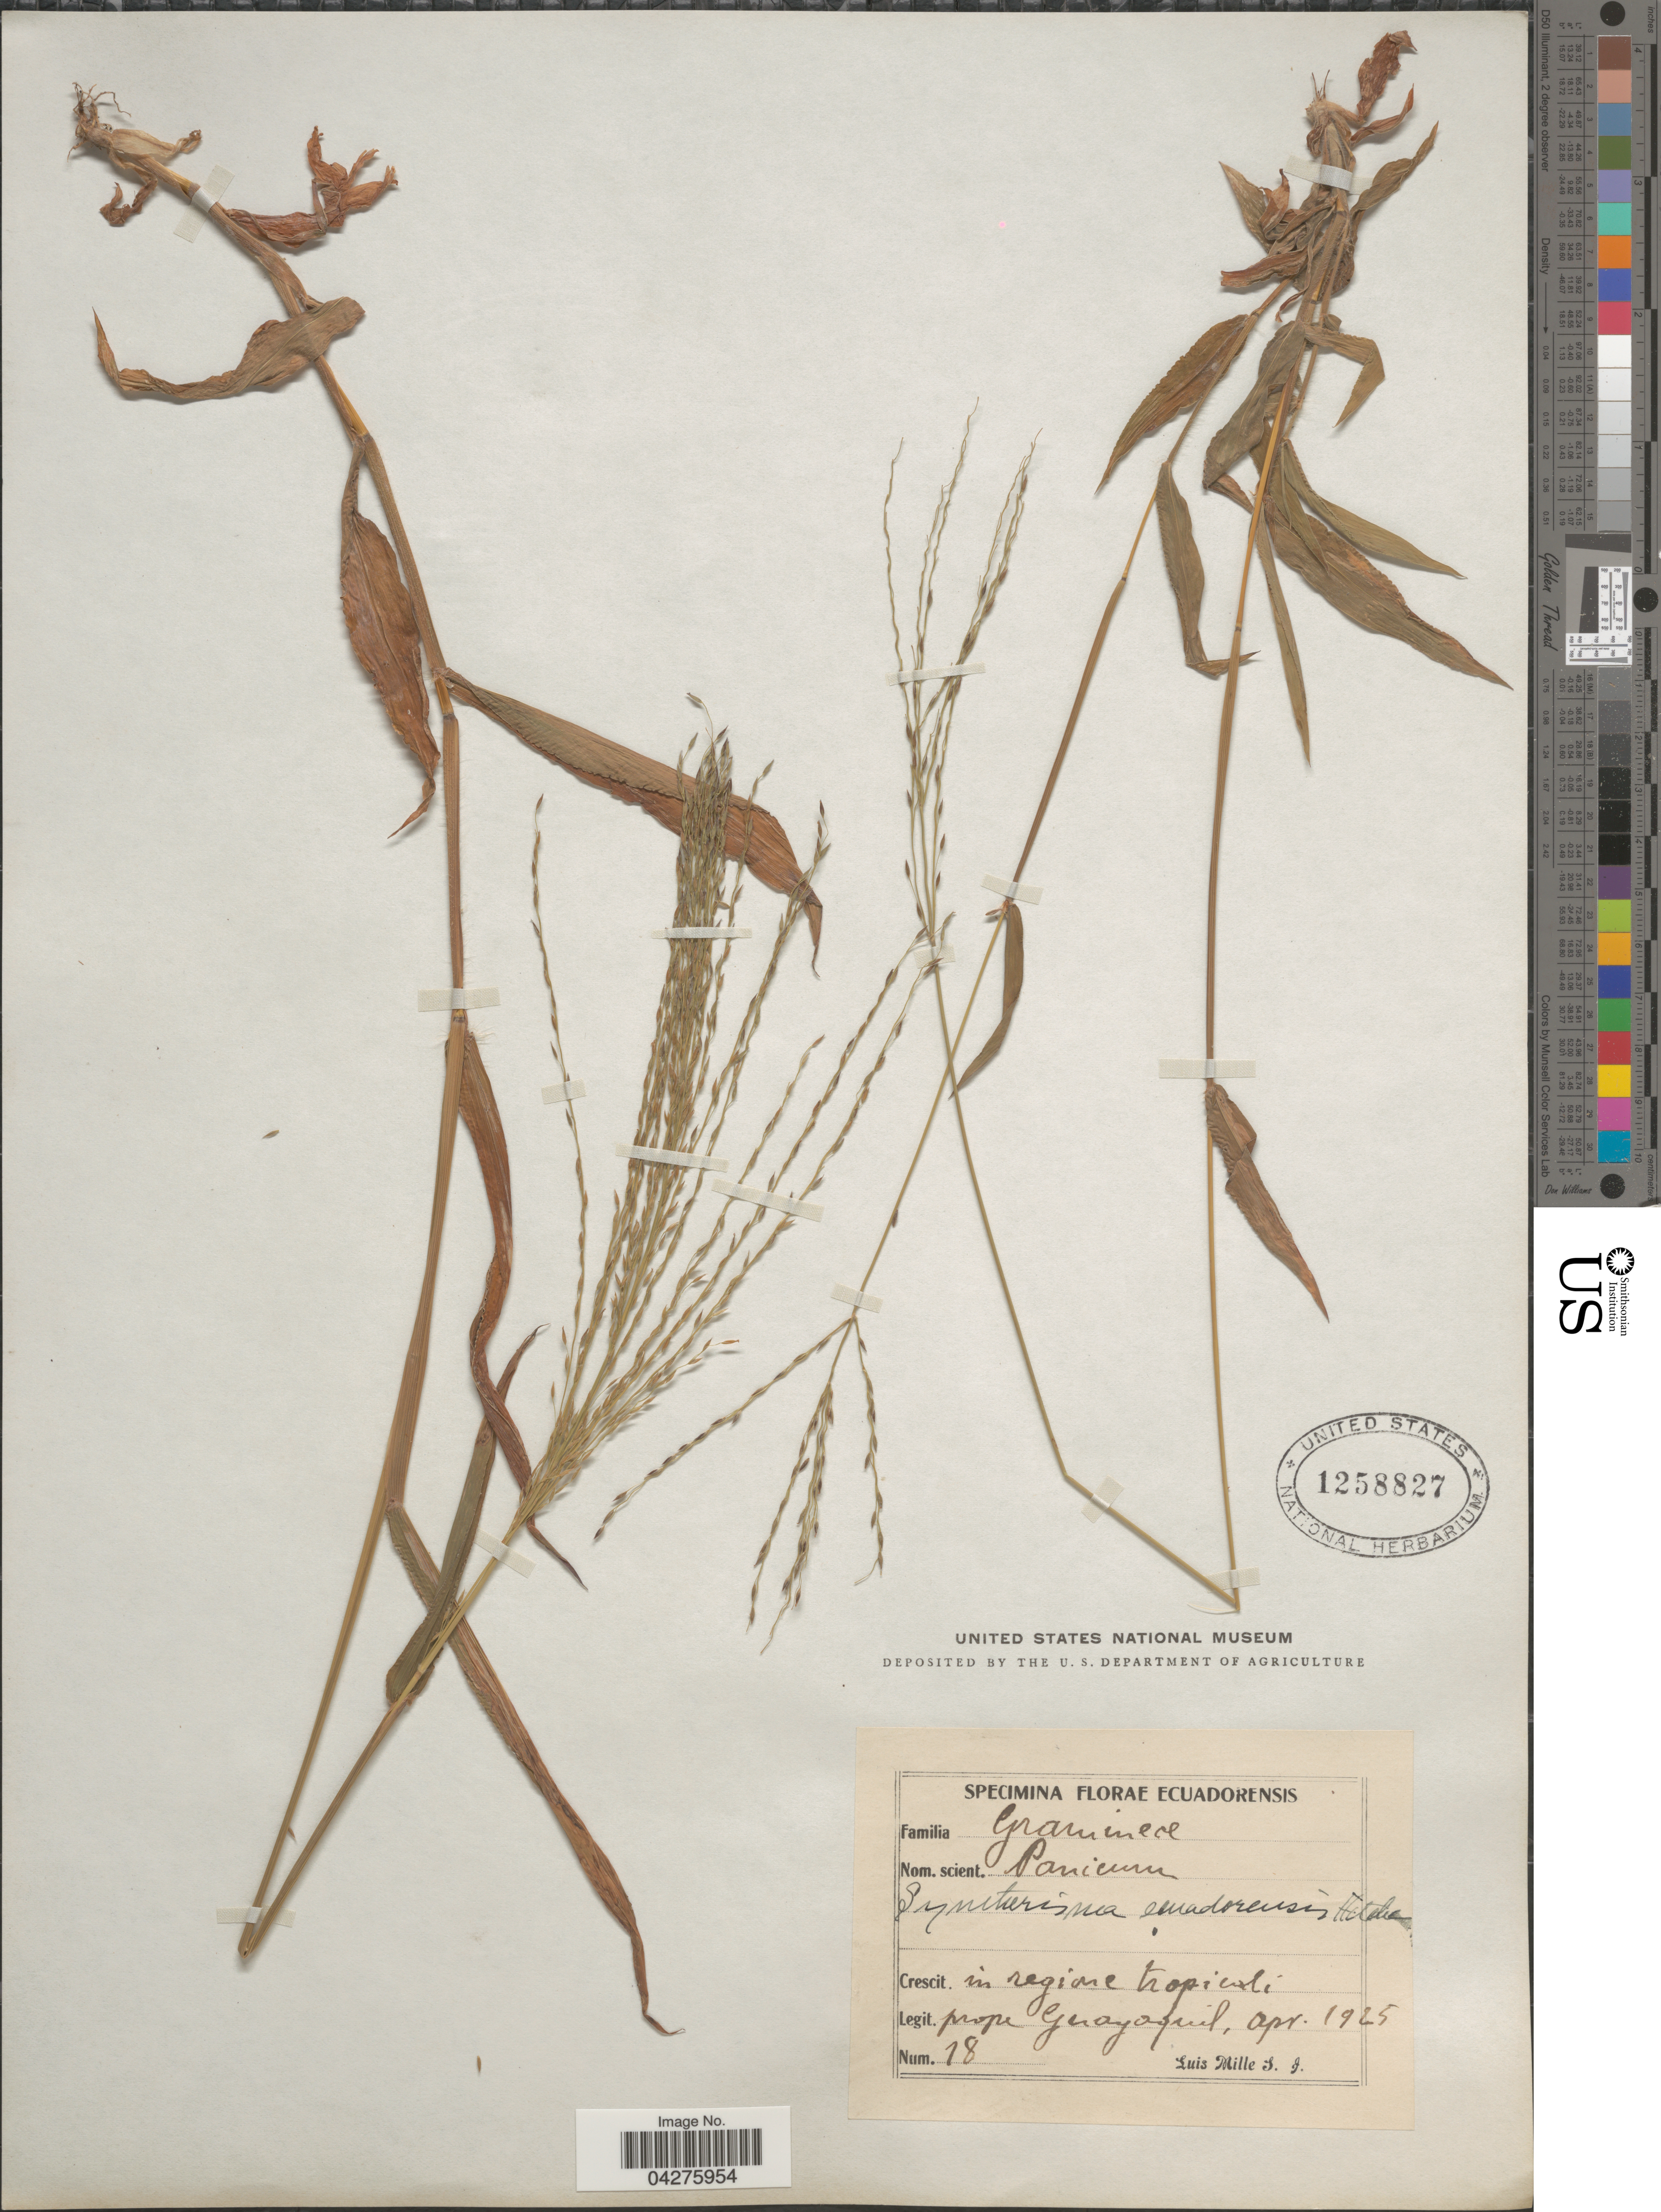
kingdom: Plantae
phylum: Tracheophyta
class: Liliopsida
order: Poales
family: Poaceae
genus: Digitaria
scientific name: Digitaria aequatoriensis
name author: (Hitchc.) Henr.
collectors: L. Mille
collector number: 18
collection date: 1925-04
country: Ecuador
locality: In regione tropicali prope Guayaquil.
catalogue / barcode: US 1258827